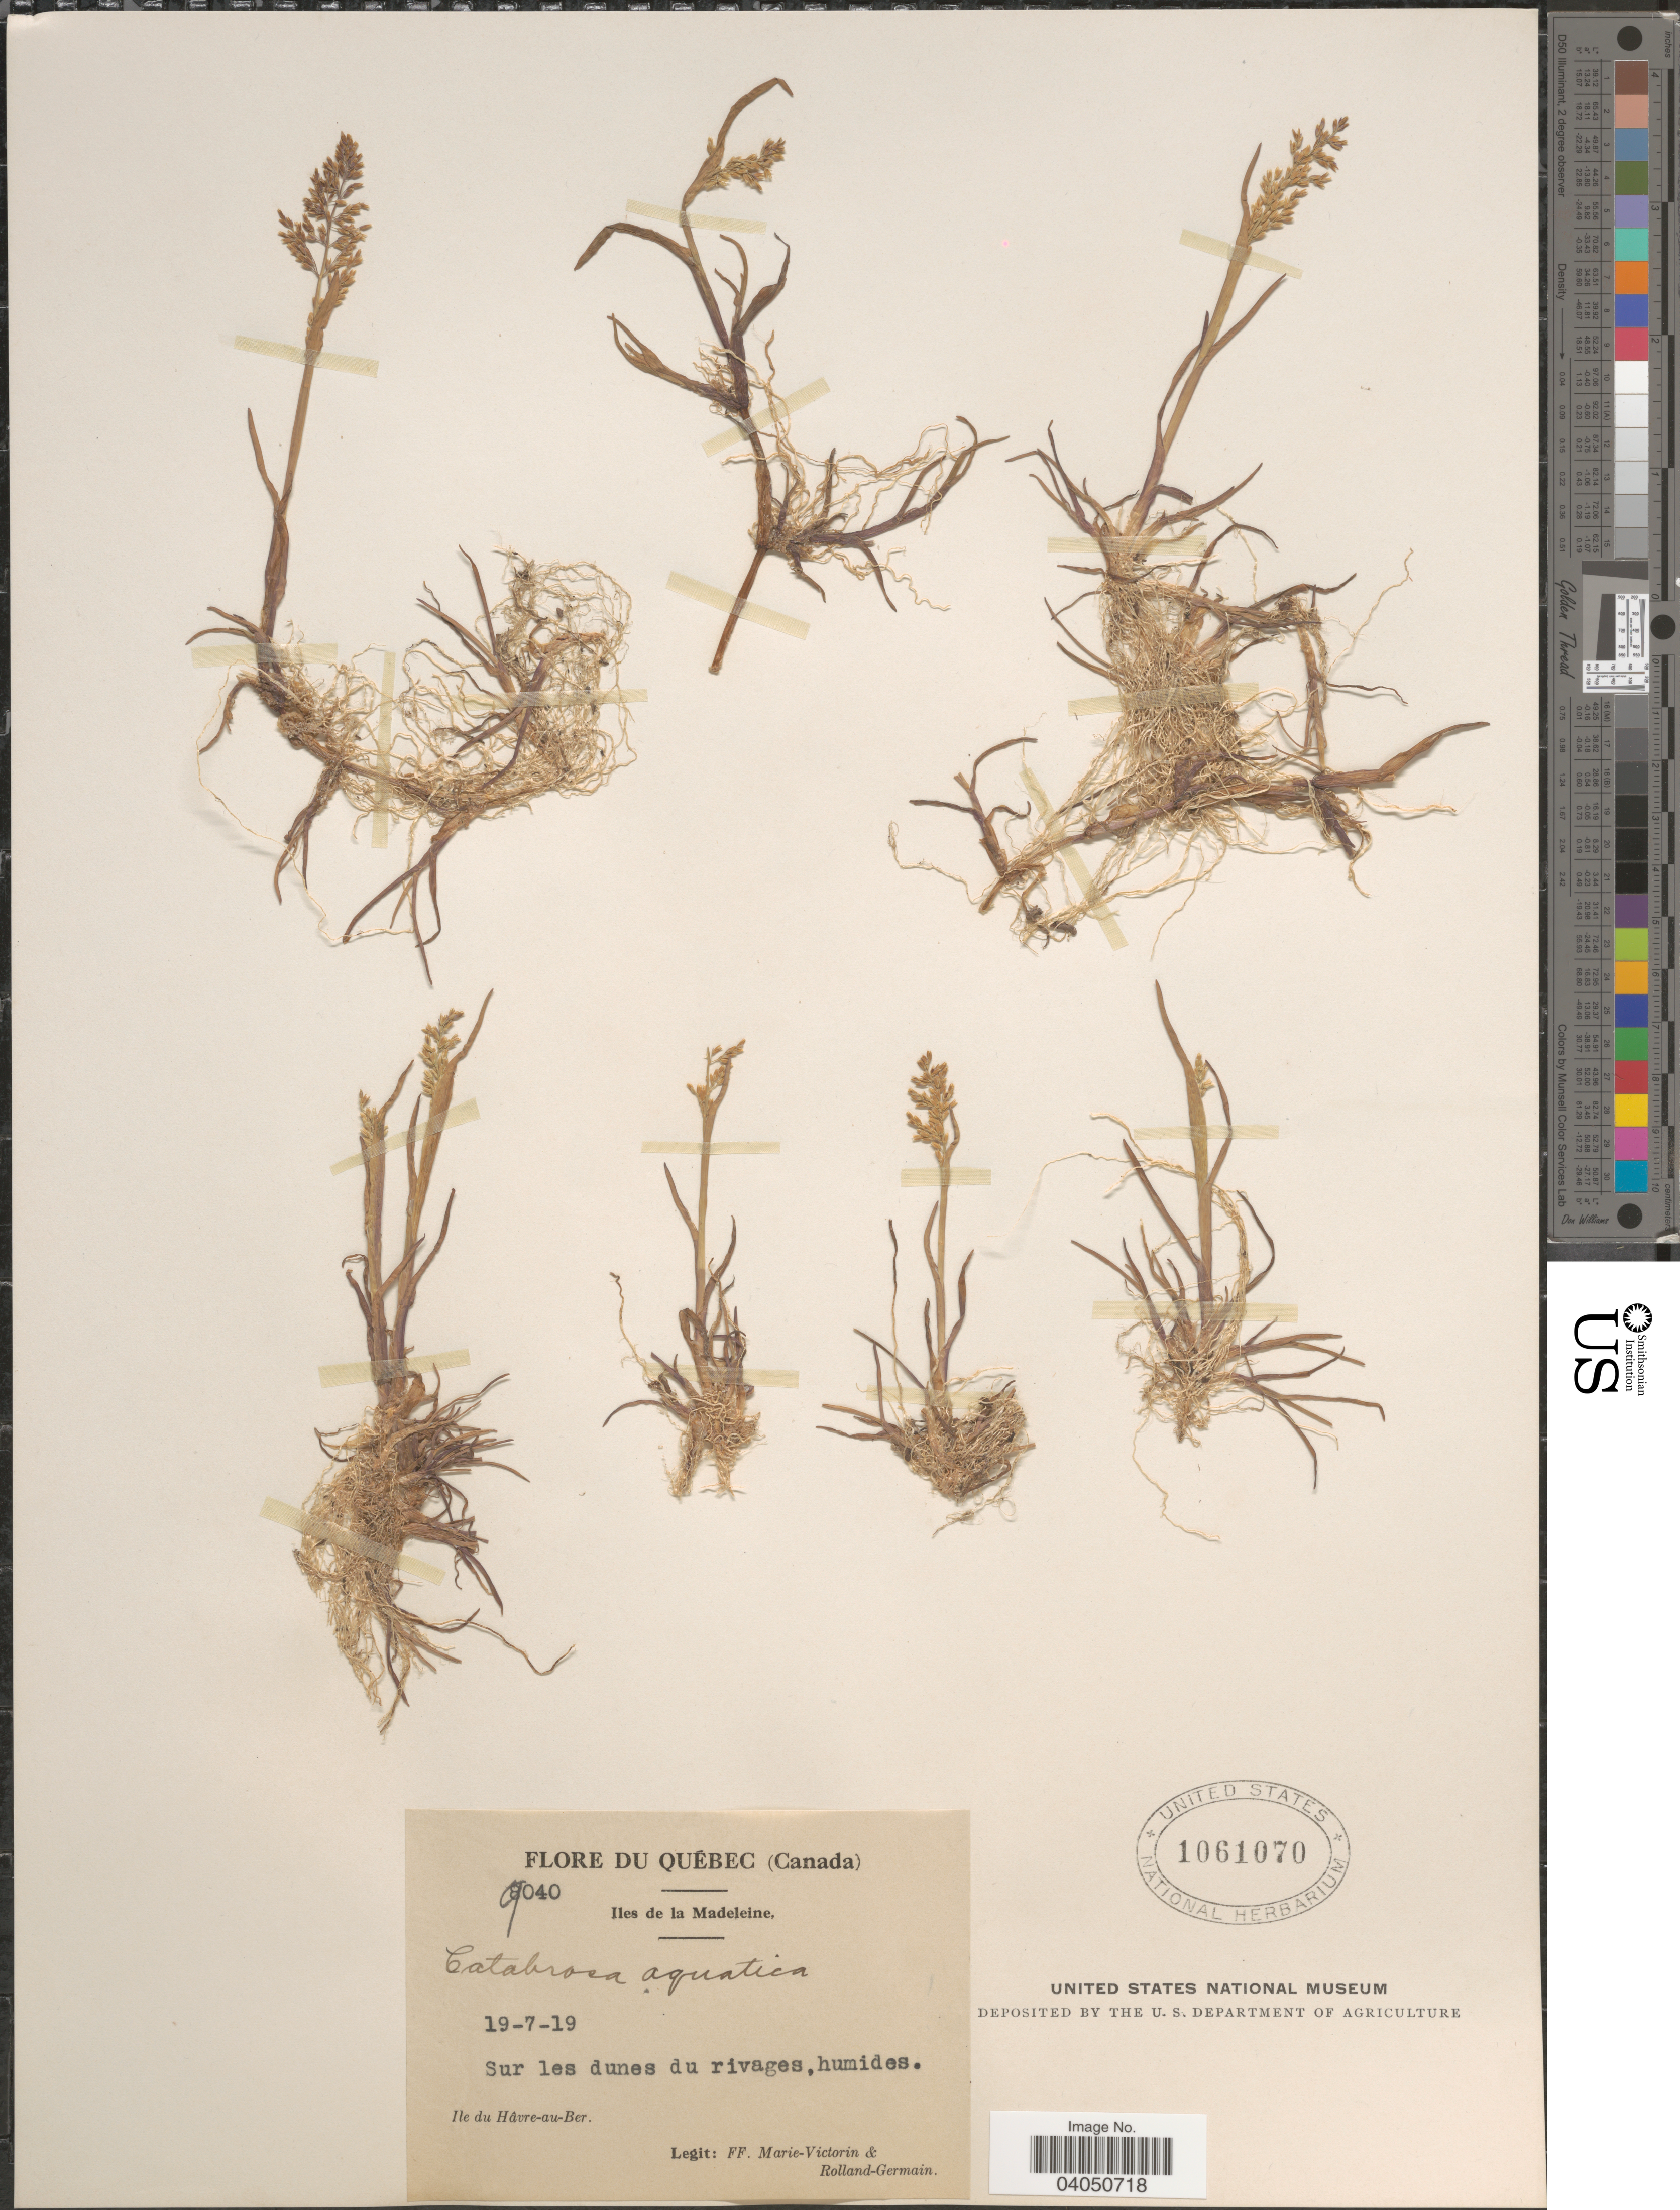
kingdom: Plantae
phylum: Tracheophyta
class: Liliopsida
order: Poales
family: Poaceae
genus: Catabrosa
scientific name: Catabrosa aquatica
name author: (L.) P. Beauv.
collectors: F. Marie-Victorin & Rolland-Germain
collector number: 9040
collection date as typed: Transcribed d/m/y: 19/7/19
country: Canada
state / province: Quebec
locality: Iles de la Madeleine. Ile du Hâvre-au-Ber.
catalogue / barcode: US 1061070